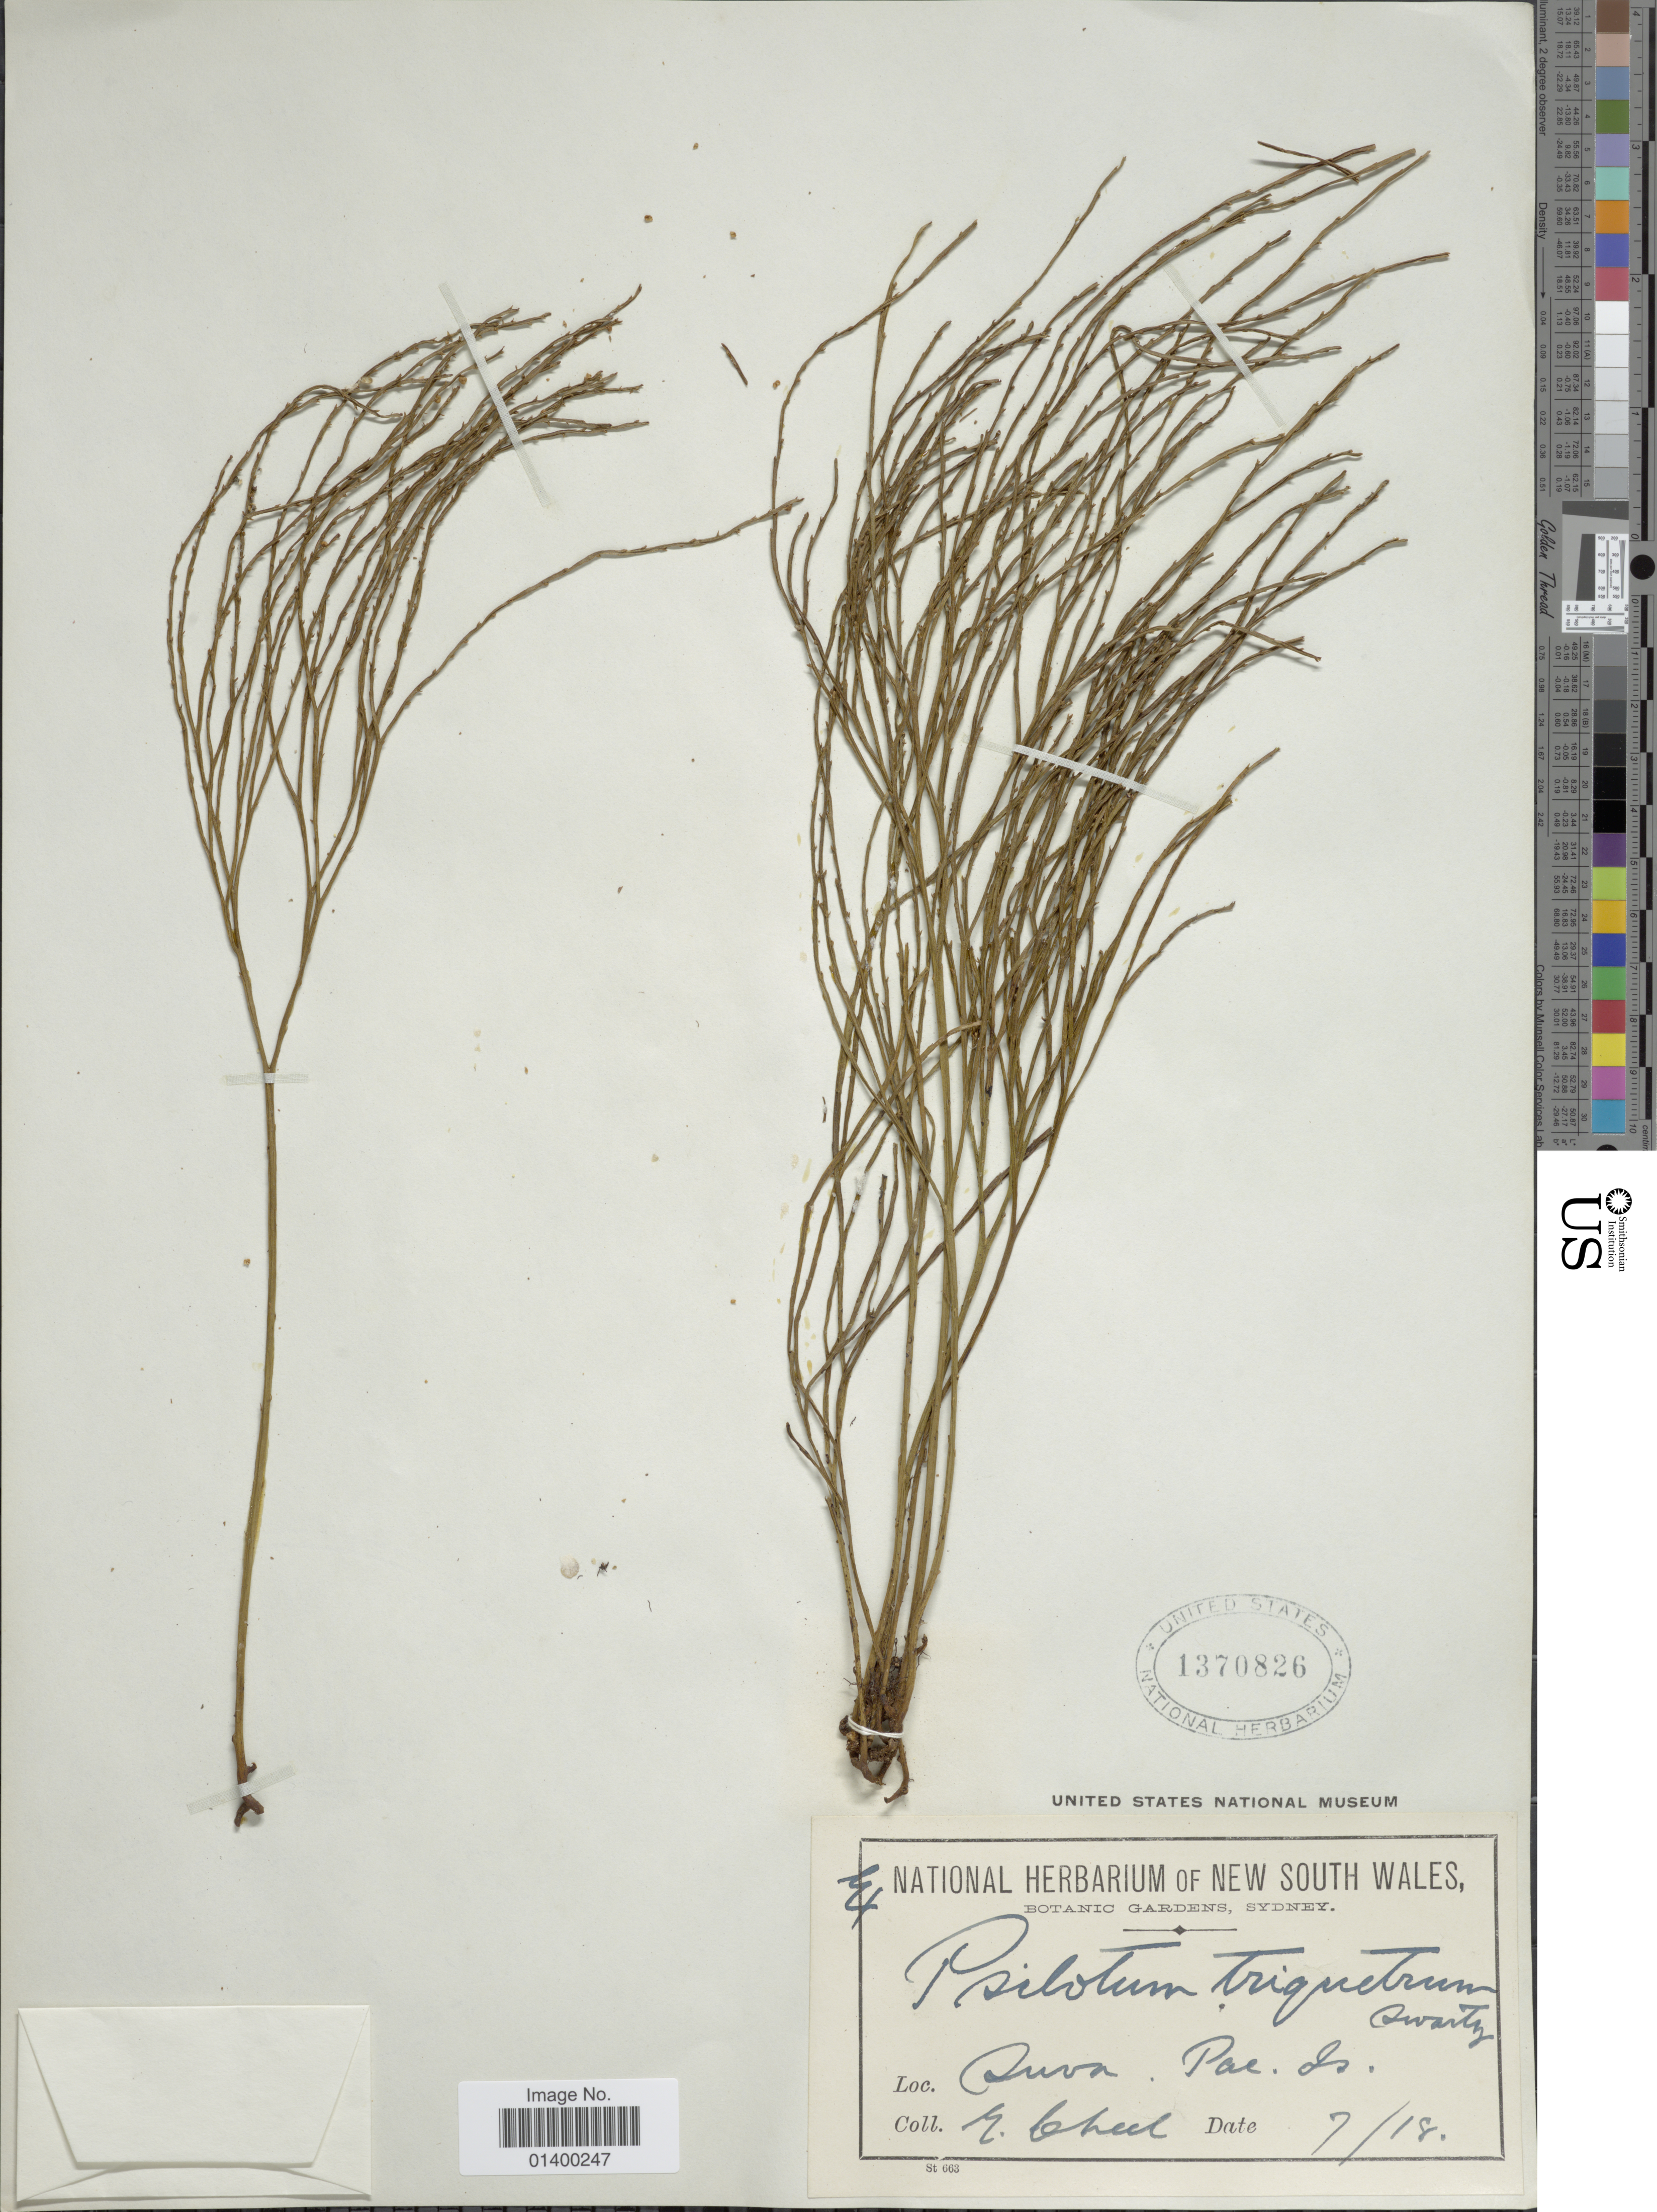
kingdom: Plantae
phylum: Tracheophyta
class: Polypodiopsida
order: Psilotales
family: Psilotaceae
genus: Psilotum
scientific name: Psilotum nudum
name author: (L.) P. Beauv.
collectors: E. Cheel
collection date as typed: Transcribed d/m/y: /7/18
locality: Ruva, Pac. Is.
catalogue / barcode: US 1370826